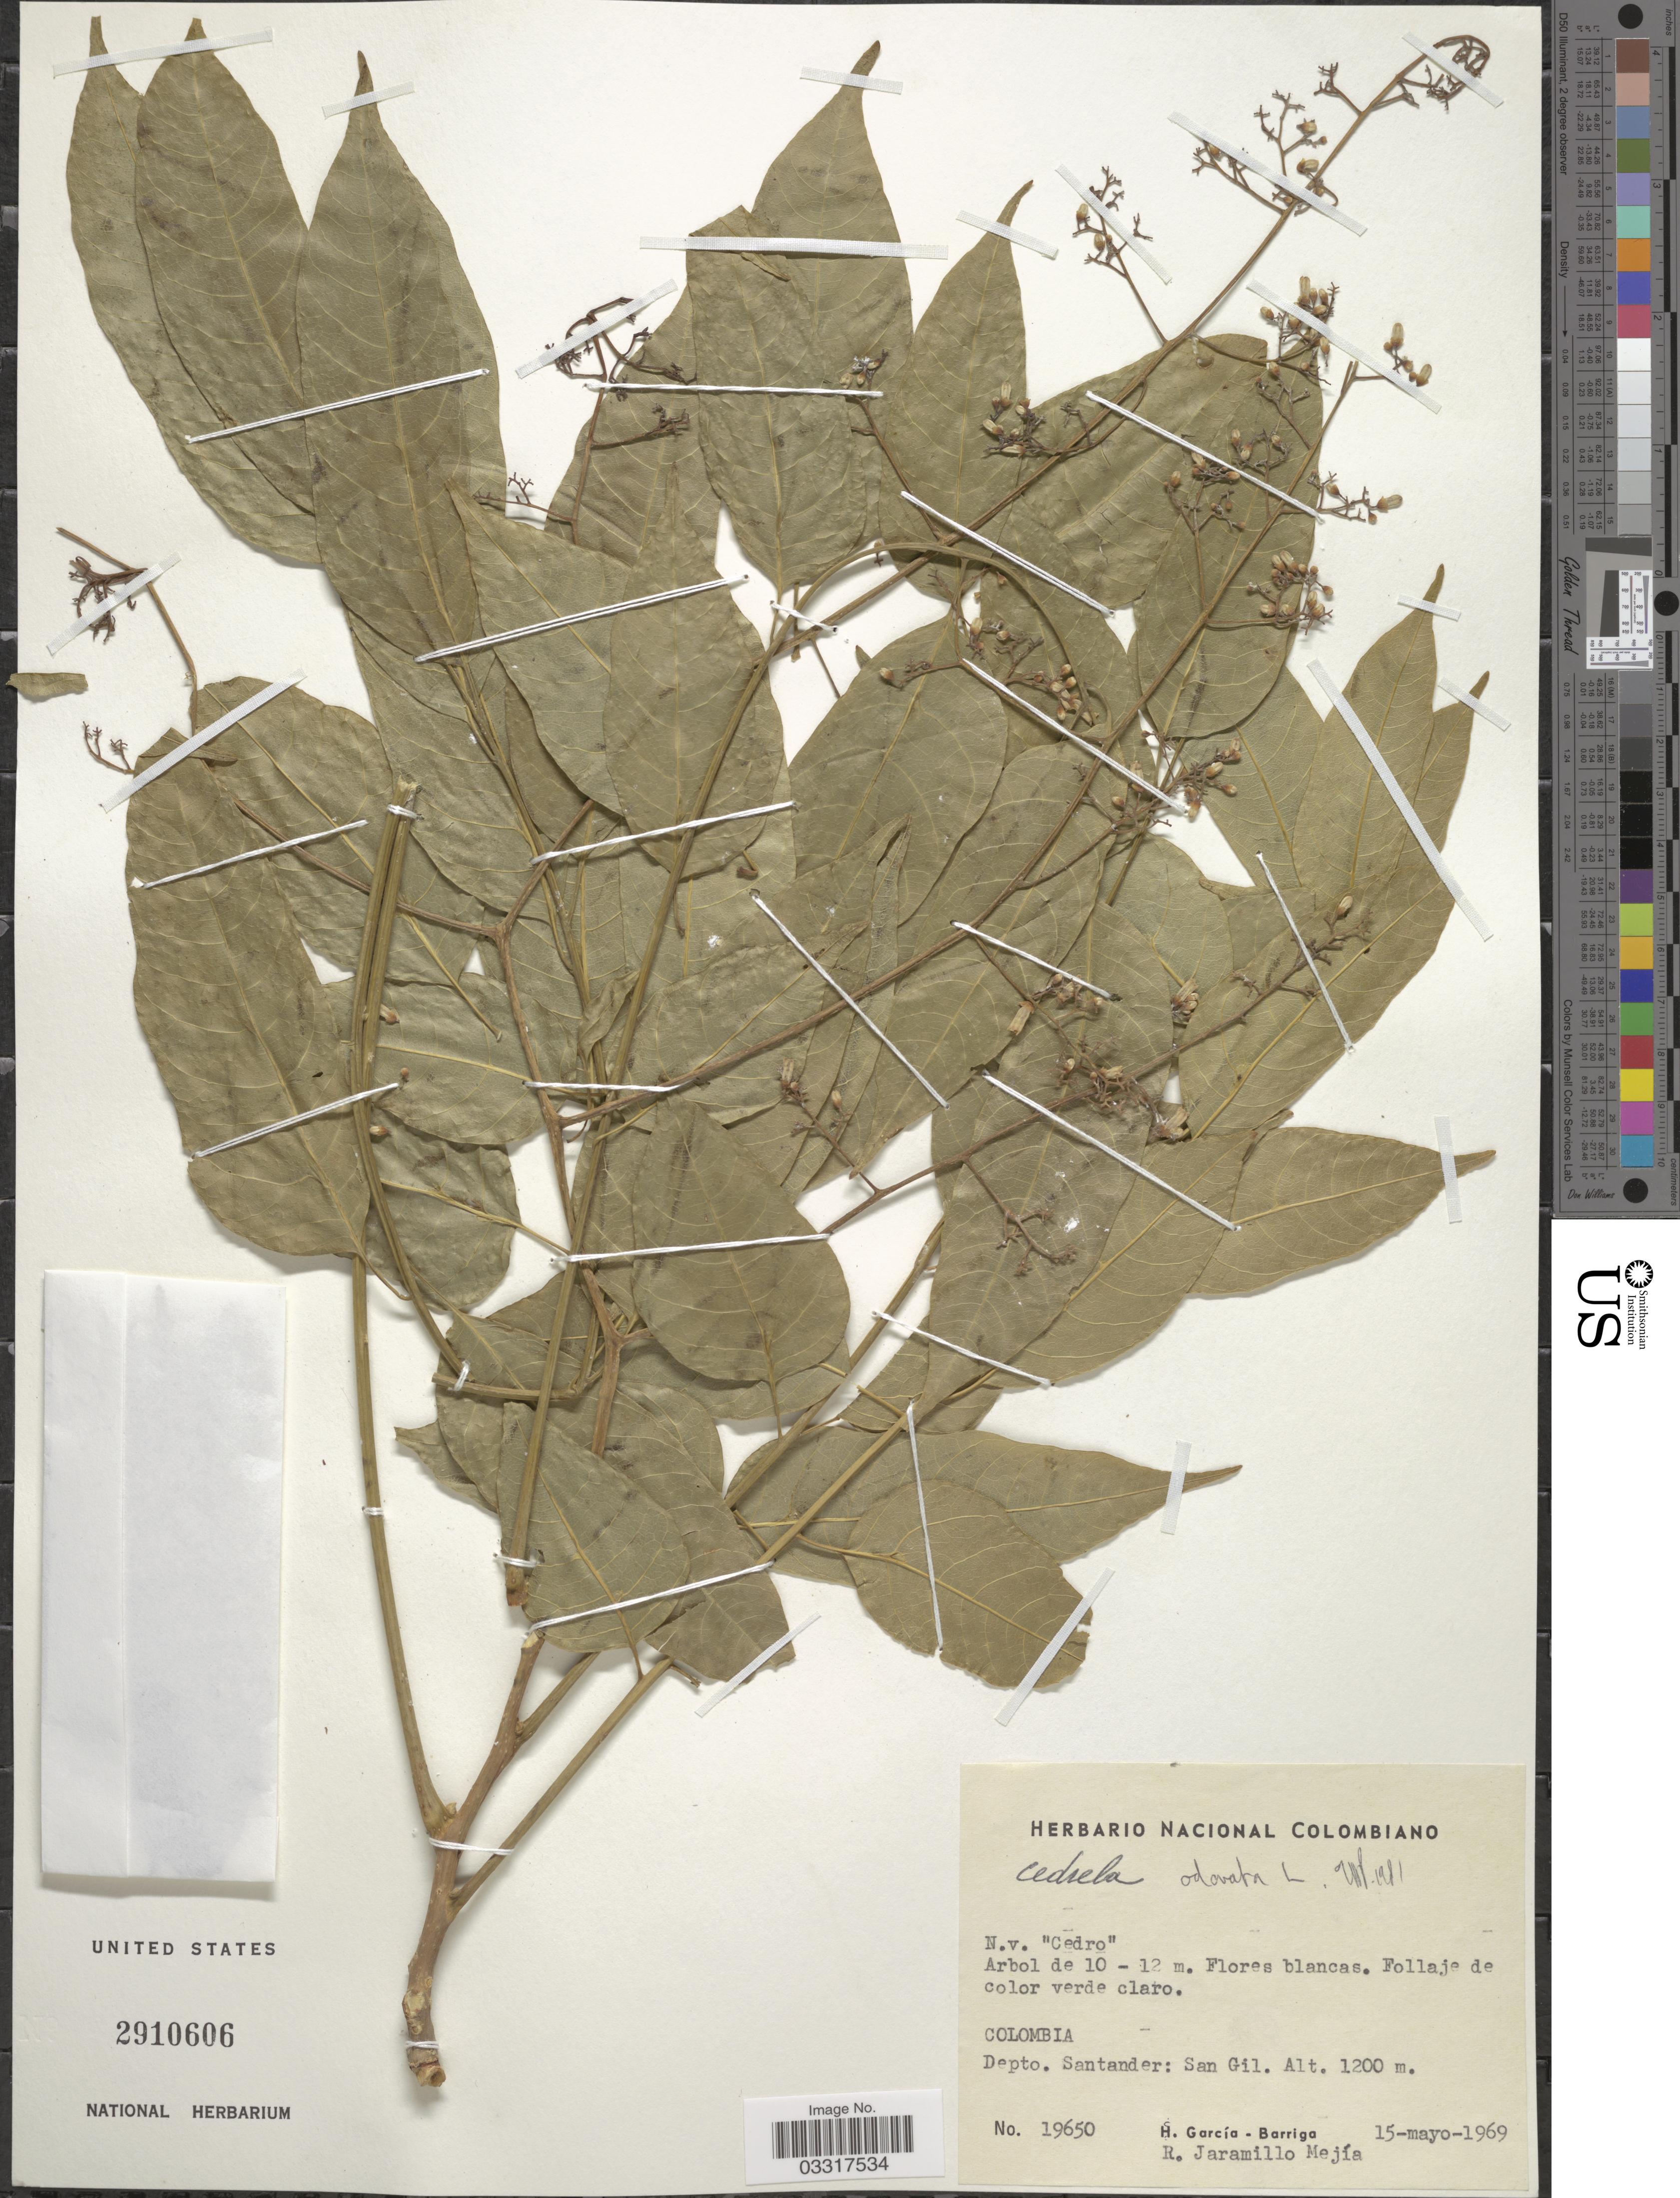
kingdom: Plantae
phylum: Tracheophyta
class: Magnoliopsida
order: Sapindales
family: Meliaceae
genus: Cedrela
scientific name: Cedrela odorata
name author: L.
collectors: H. García Barriga & R. Jaramillo M.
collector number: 19650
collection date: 1969-05-15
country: Colombia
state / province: Santander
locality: Depto. Santander: San Gil.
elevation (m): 1200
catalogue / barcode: US 2910606